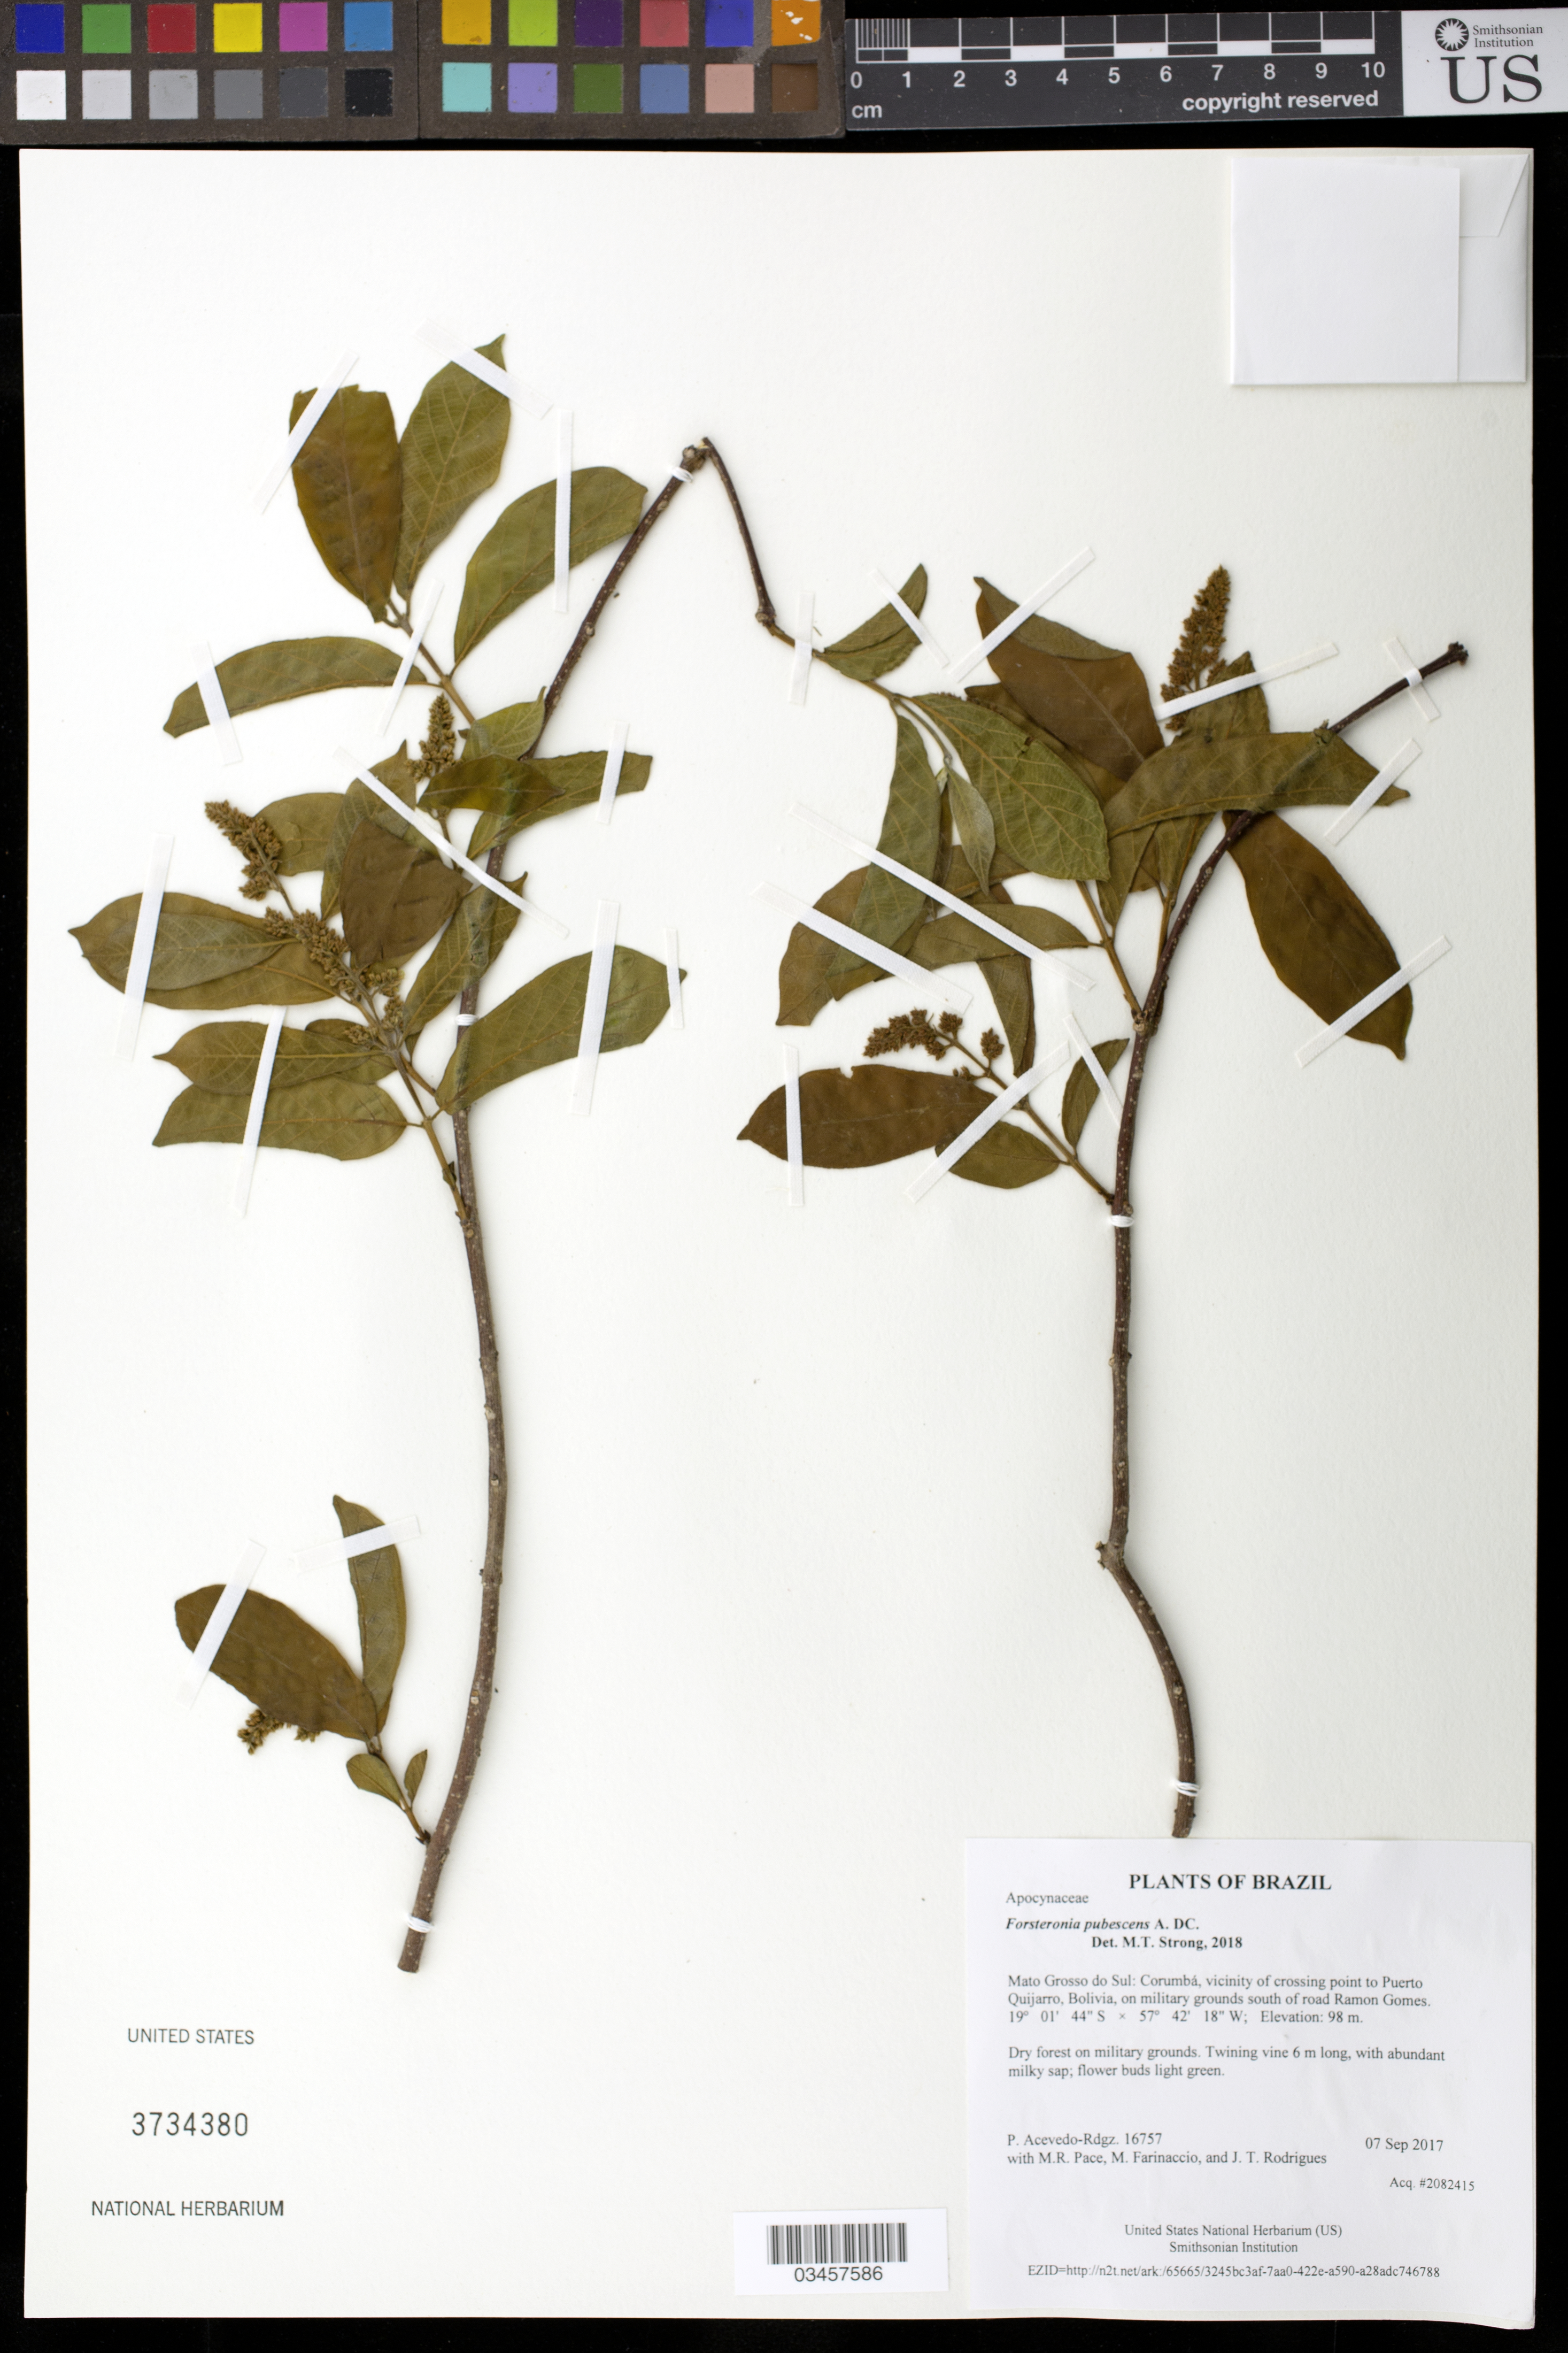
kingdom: Plantae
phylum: Tracheophyta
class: Magnoliopsida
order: Gentianales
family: Apocynaceae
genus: Forsteronia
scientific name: Forsteronia pubescens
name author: A. DC.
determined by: Strong, Mark T., (BOT), Smithsonian Institution - National Museum of Natural History (UNITED STATES)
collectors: P. Acevedo-Rodr., M. R. Pace, M. Farinaccio & J. T. Rodrigues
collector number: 16757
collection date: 2017-09-07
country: Brazil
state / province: Mato Grosso do Sul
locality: Corumbá, vicinity of crossing point to Puerto Quijarro, Bolivia, on military grounds south of road Ramon Gomes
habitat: Dry forest on military grounds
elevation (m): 98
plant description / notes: US, NY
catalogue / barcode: US 3734380